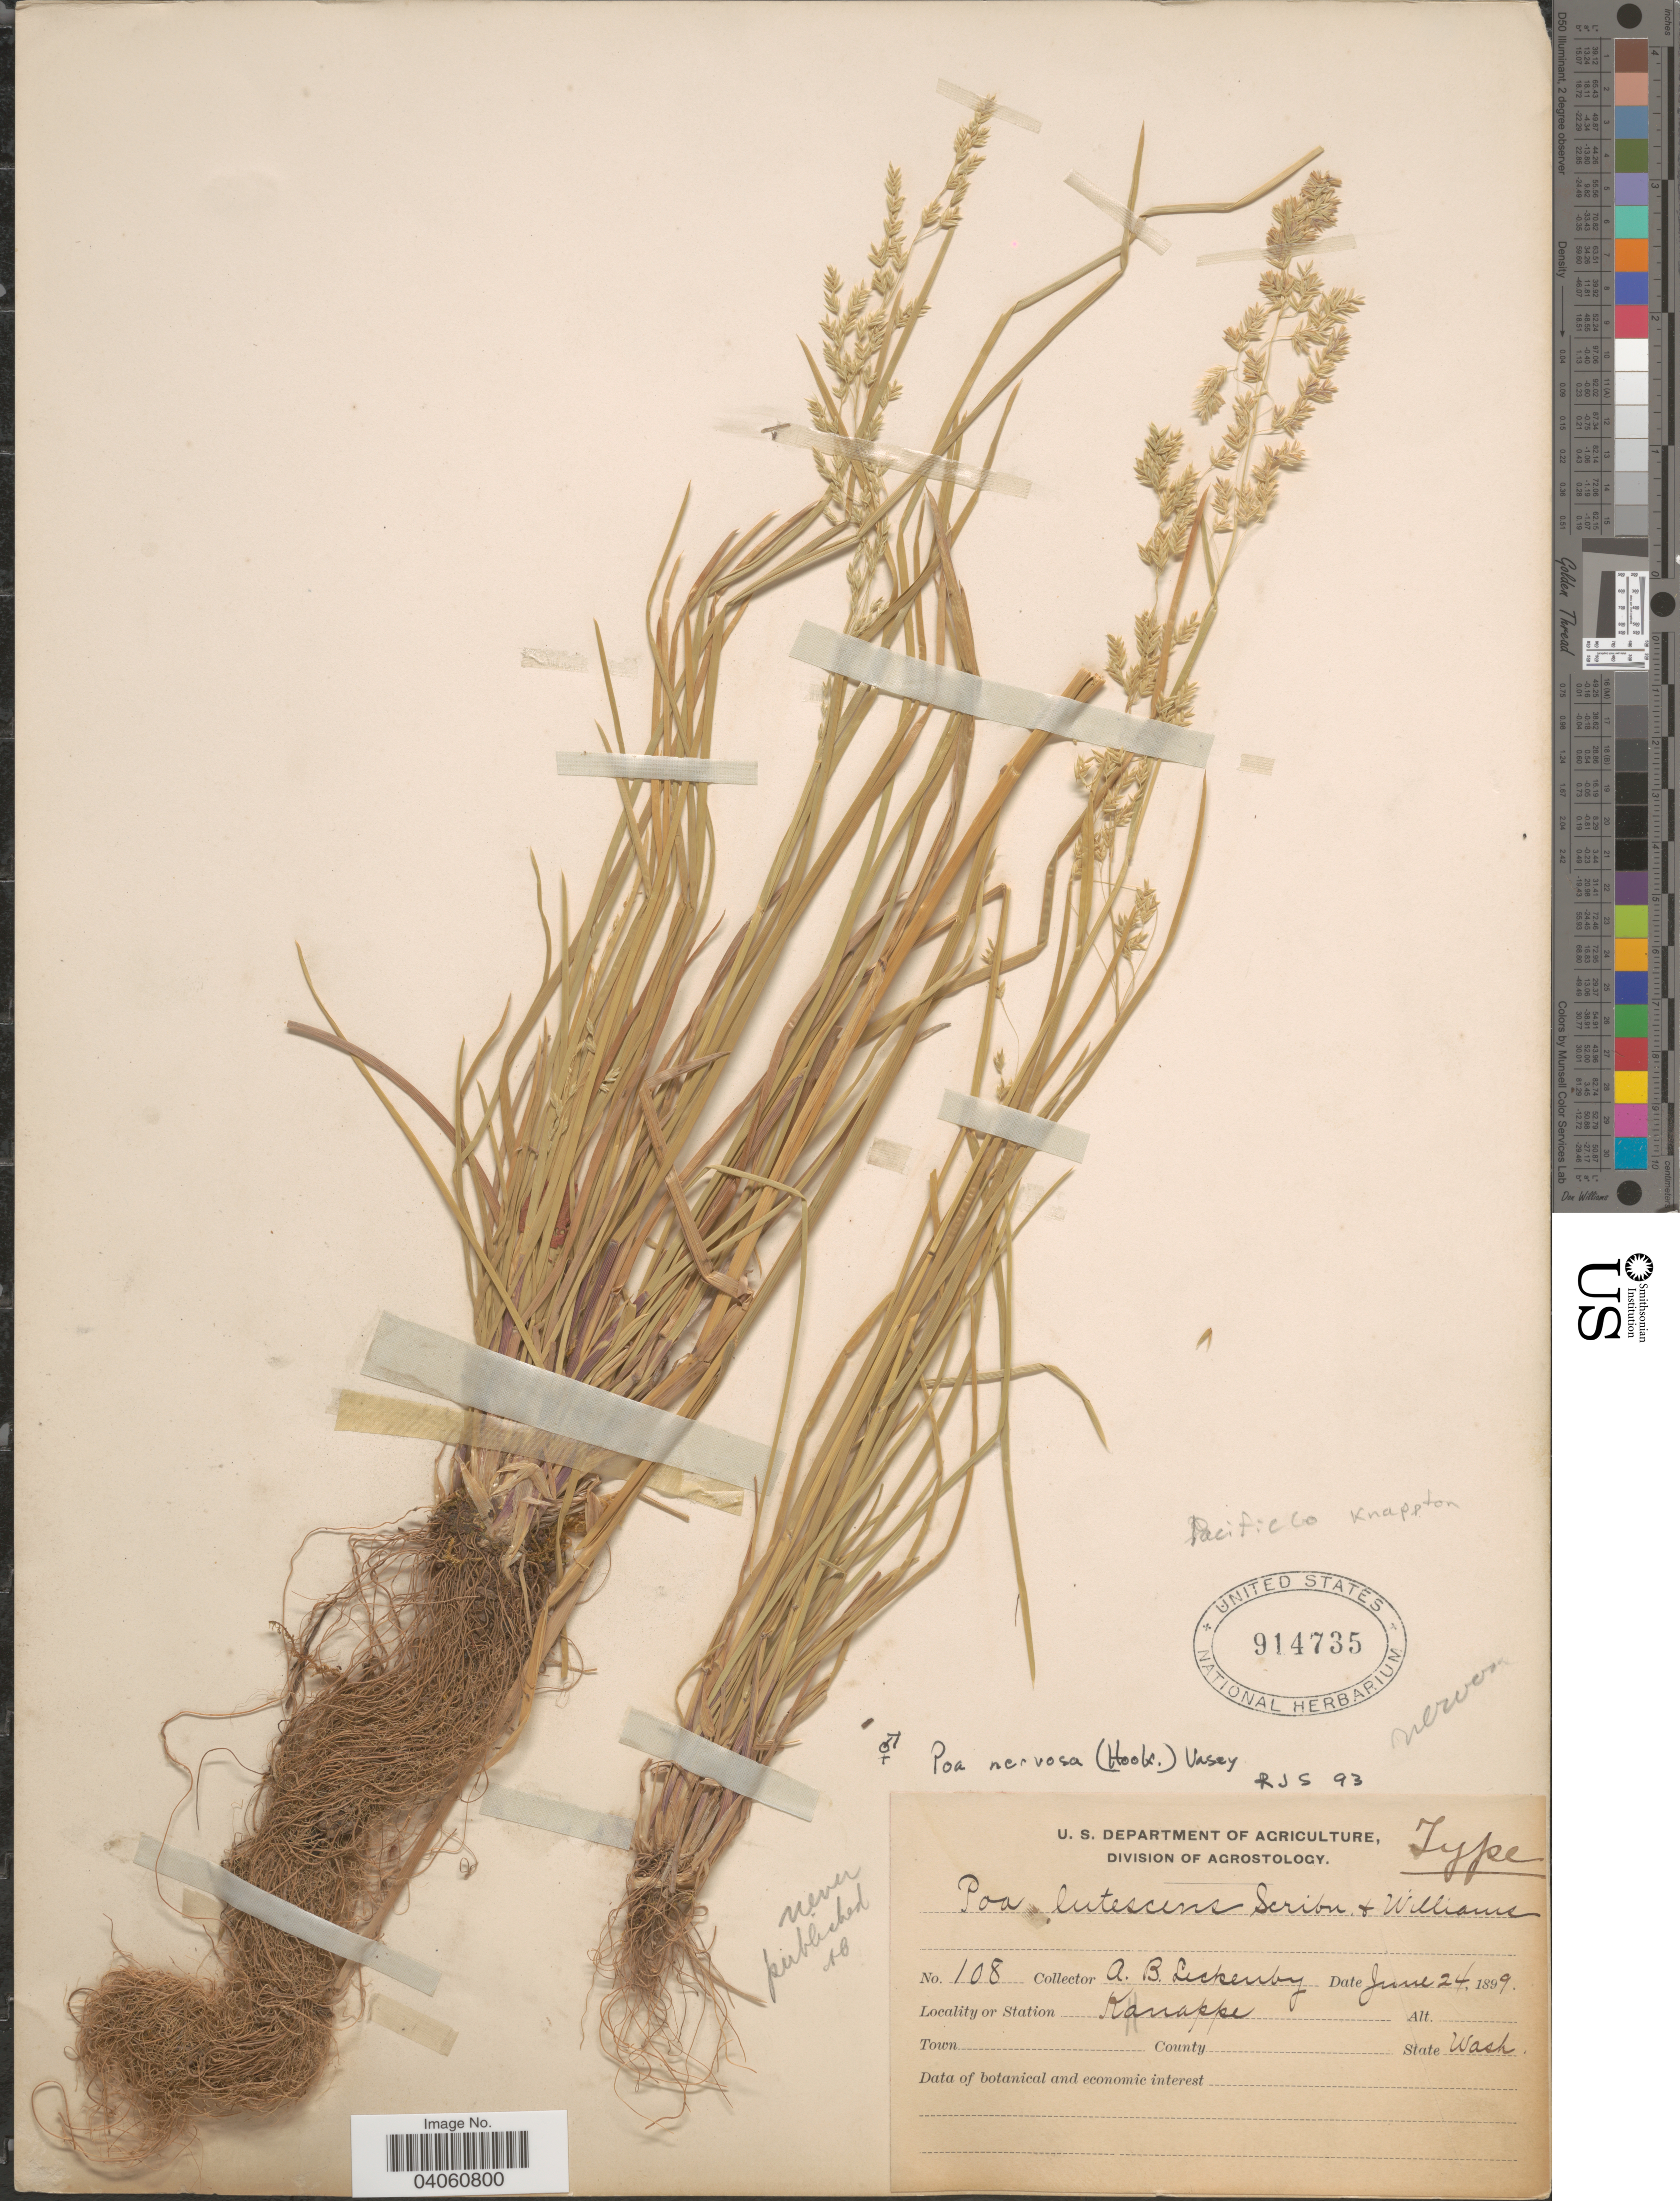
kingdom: Plantae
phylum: Tracheophyta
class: Liliopsida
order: Poales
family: Poaceae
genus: Poa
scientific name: Poa nervosa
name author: (Hook.) Vasey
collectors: A. Leckenby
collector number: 108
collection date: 1899-06-24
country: United States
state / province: Washington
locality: Pacificco Knappton. Station Kanappe.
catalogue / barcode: US 914735